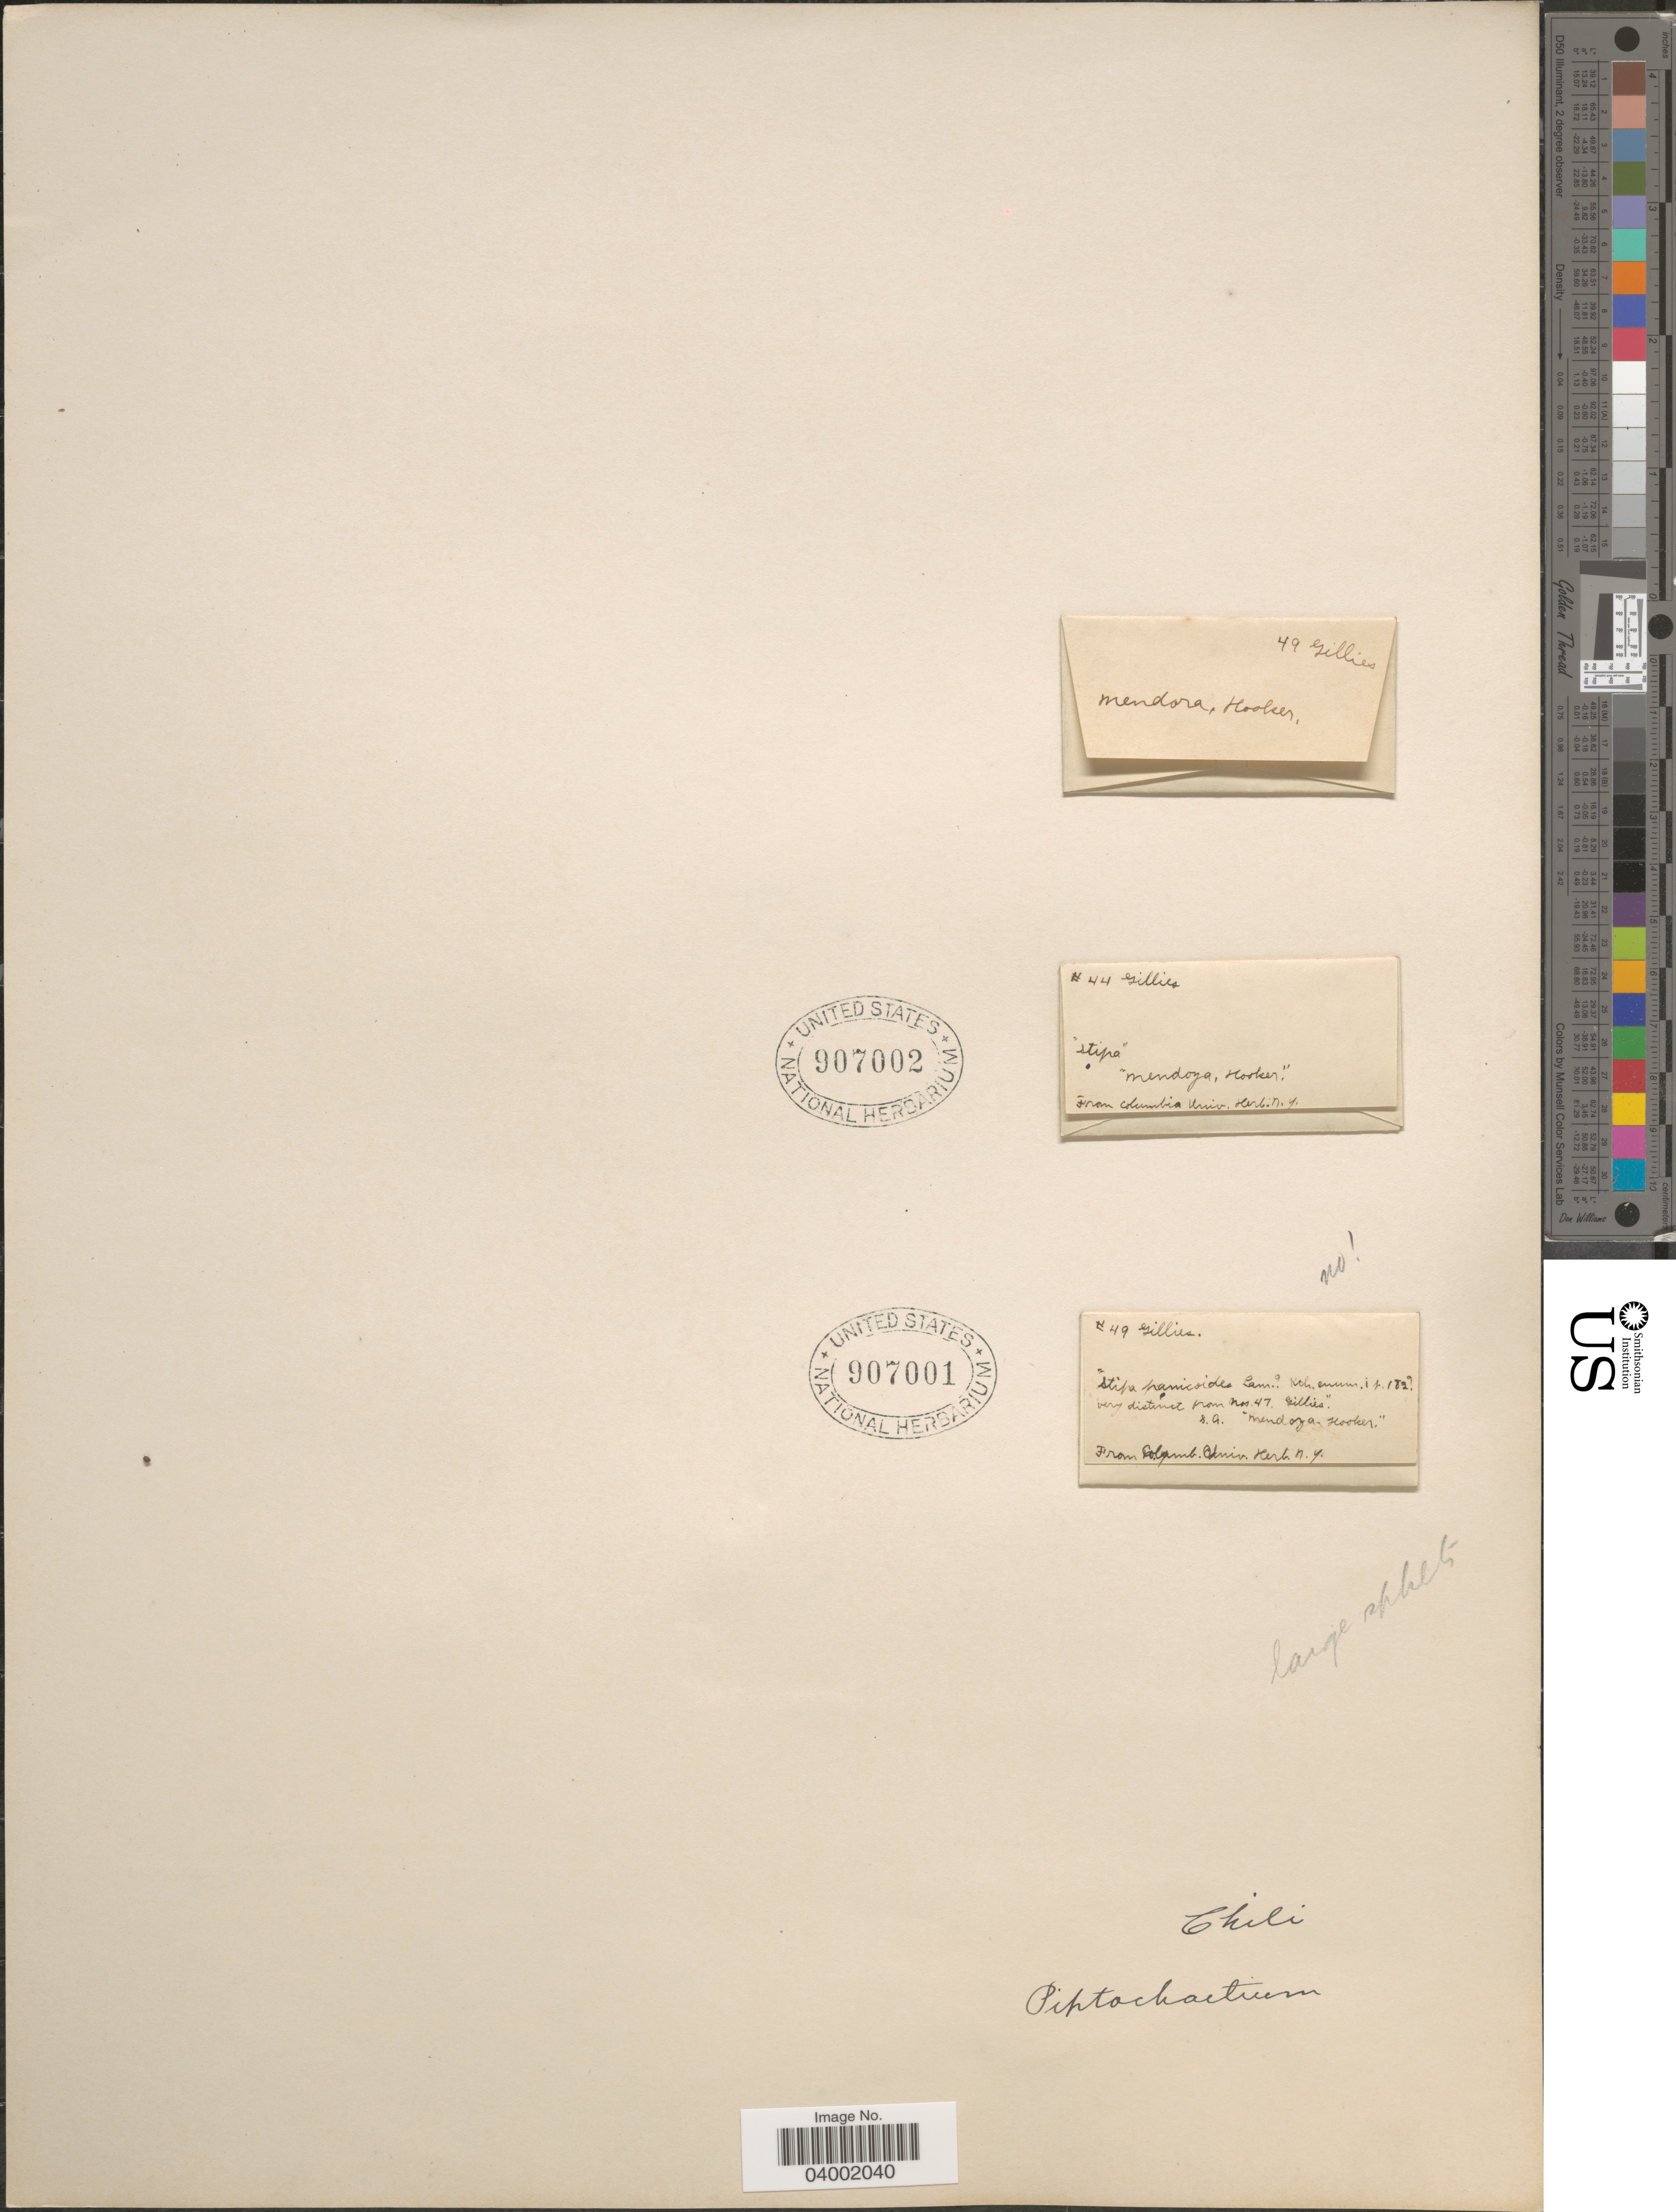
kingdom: Plantae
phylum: Tracheophyta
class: Liliopsida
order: Poales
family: Poaceae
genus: Piptochaetium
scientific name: Piptochaetium panicoides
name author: (Lam.) É. Desv.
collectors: -. Hooker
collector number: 44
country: Argentina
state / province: Mendoza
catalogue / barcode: US 907002-2